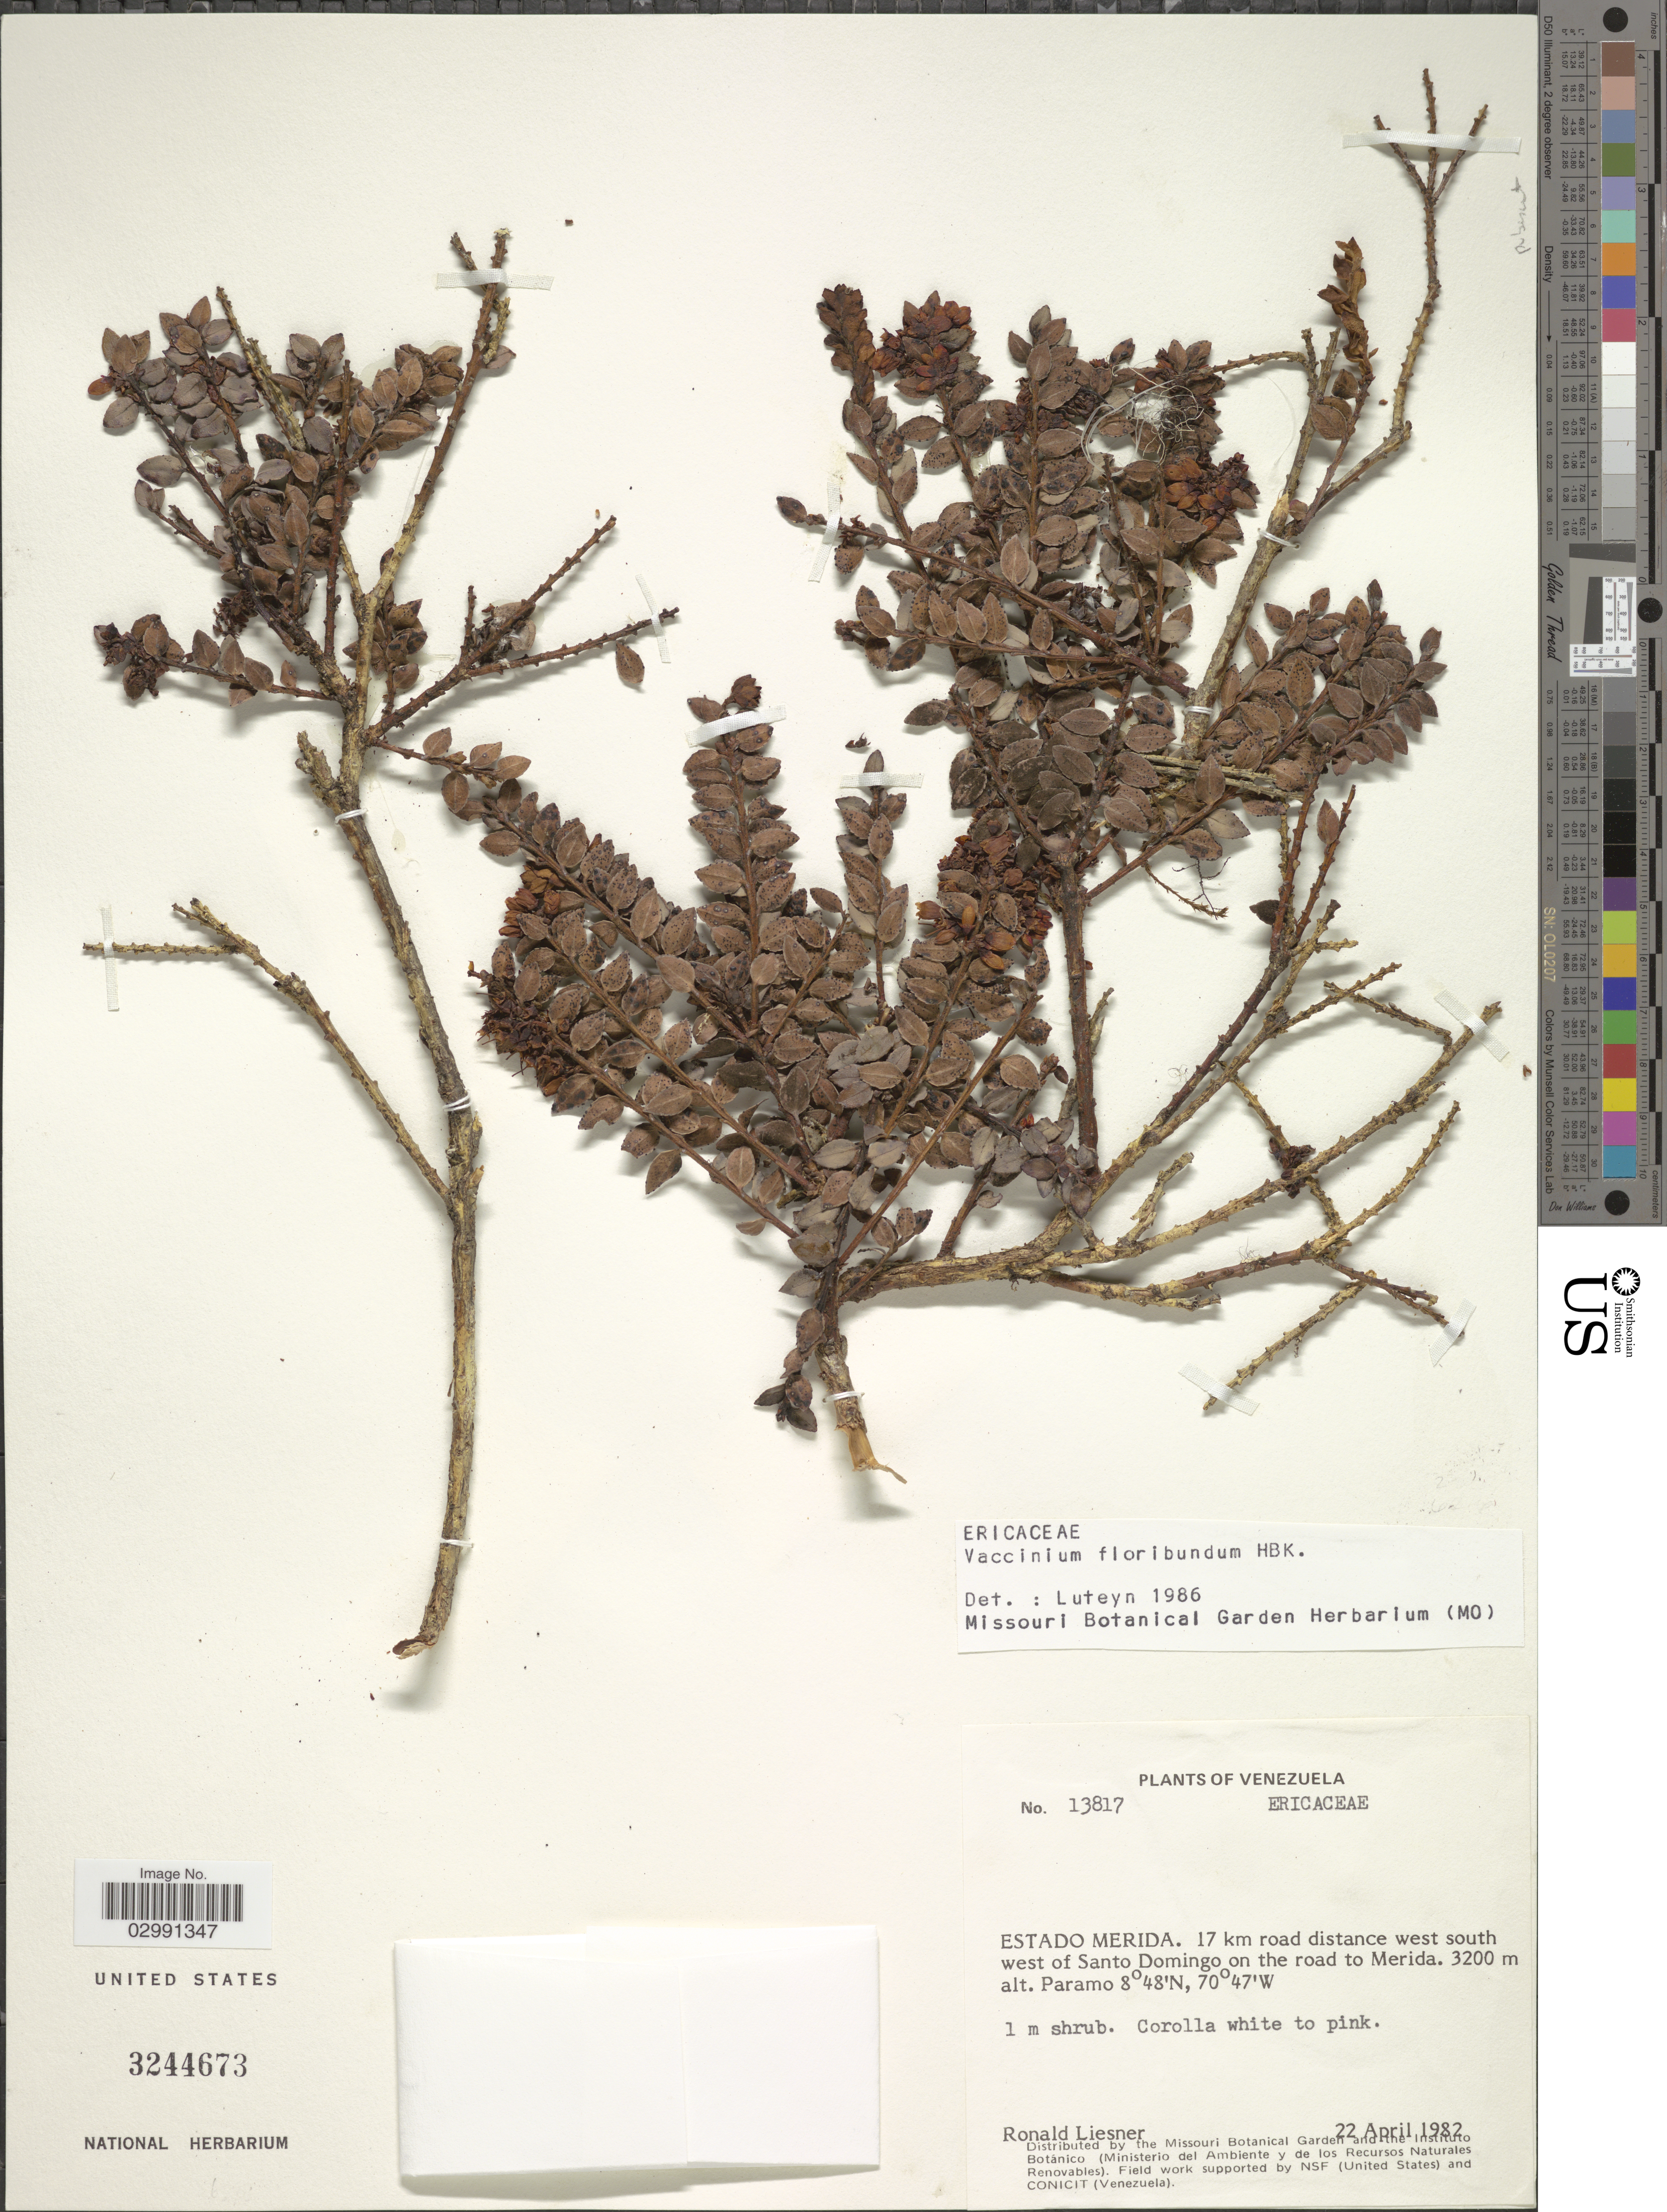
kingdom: Plantae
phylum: Tracheophyta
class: Magnoliopsida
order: Ericales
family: Ericaceae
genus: Vaccinium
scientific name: Vaccinium floribundum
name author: Kunth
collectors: R. L. Liesner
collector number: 13817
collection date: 1982-04-22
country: Venezuela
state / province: Mérida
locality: Estado Merida. 17 km road distance west south west of Santo Domingo on the road to Merida. Paramo.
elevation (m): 3200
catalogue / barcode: US 3244673